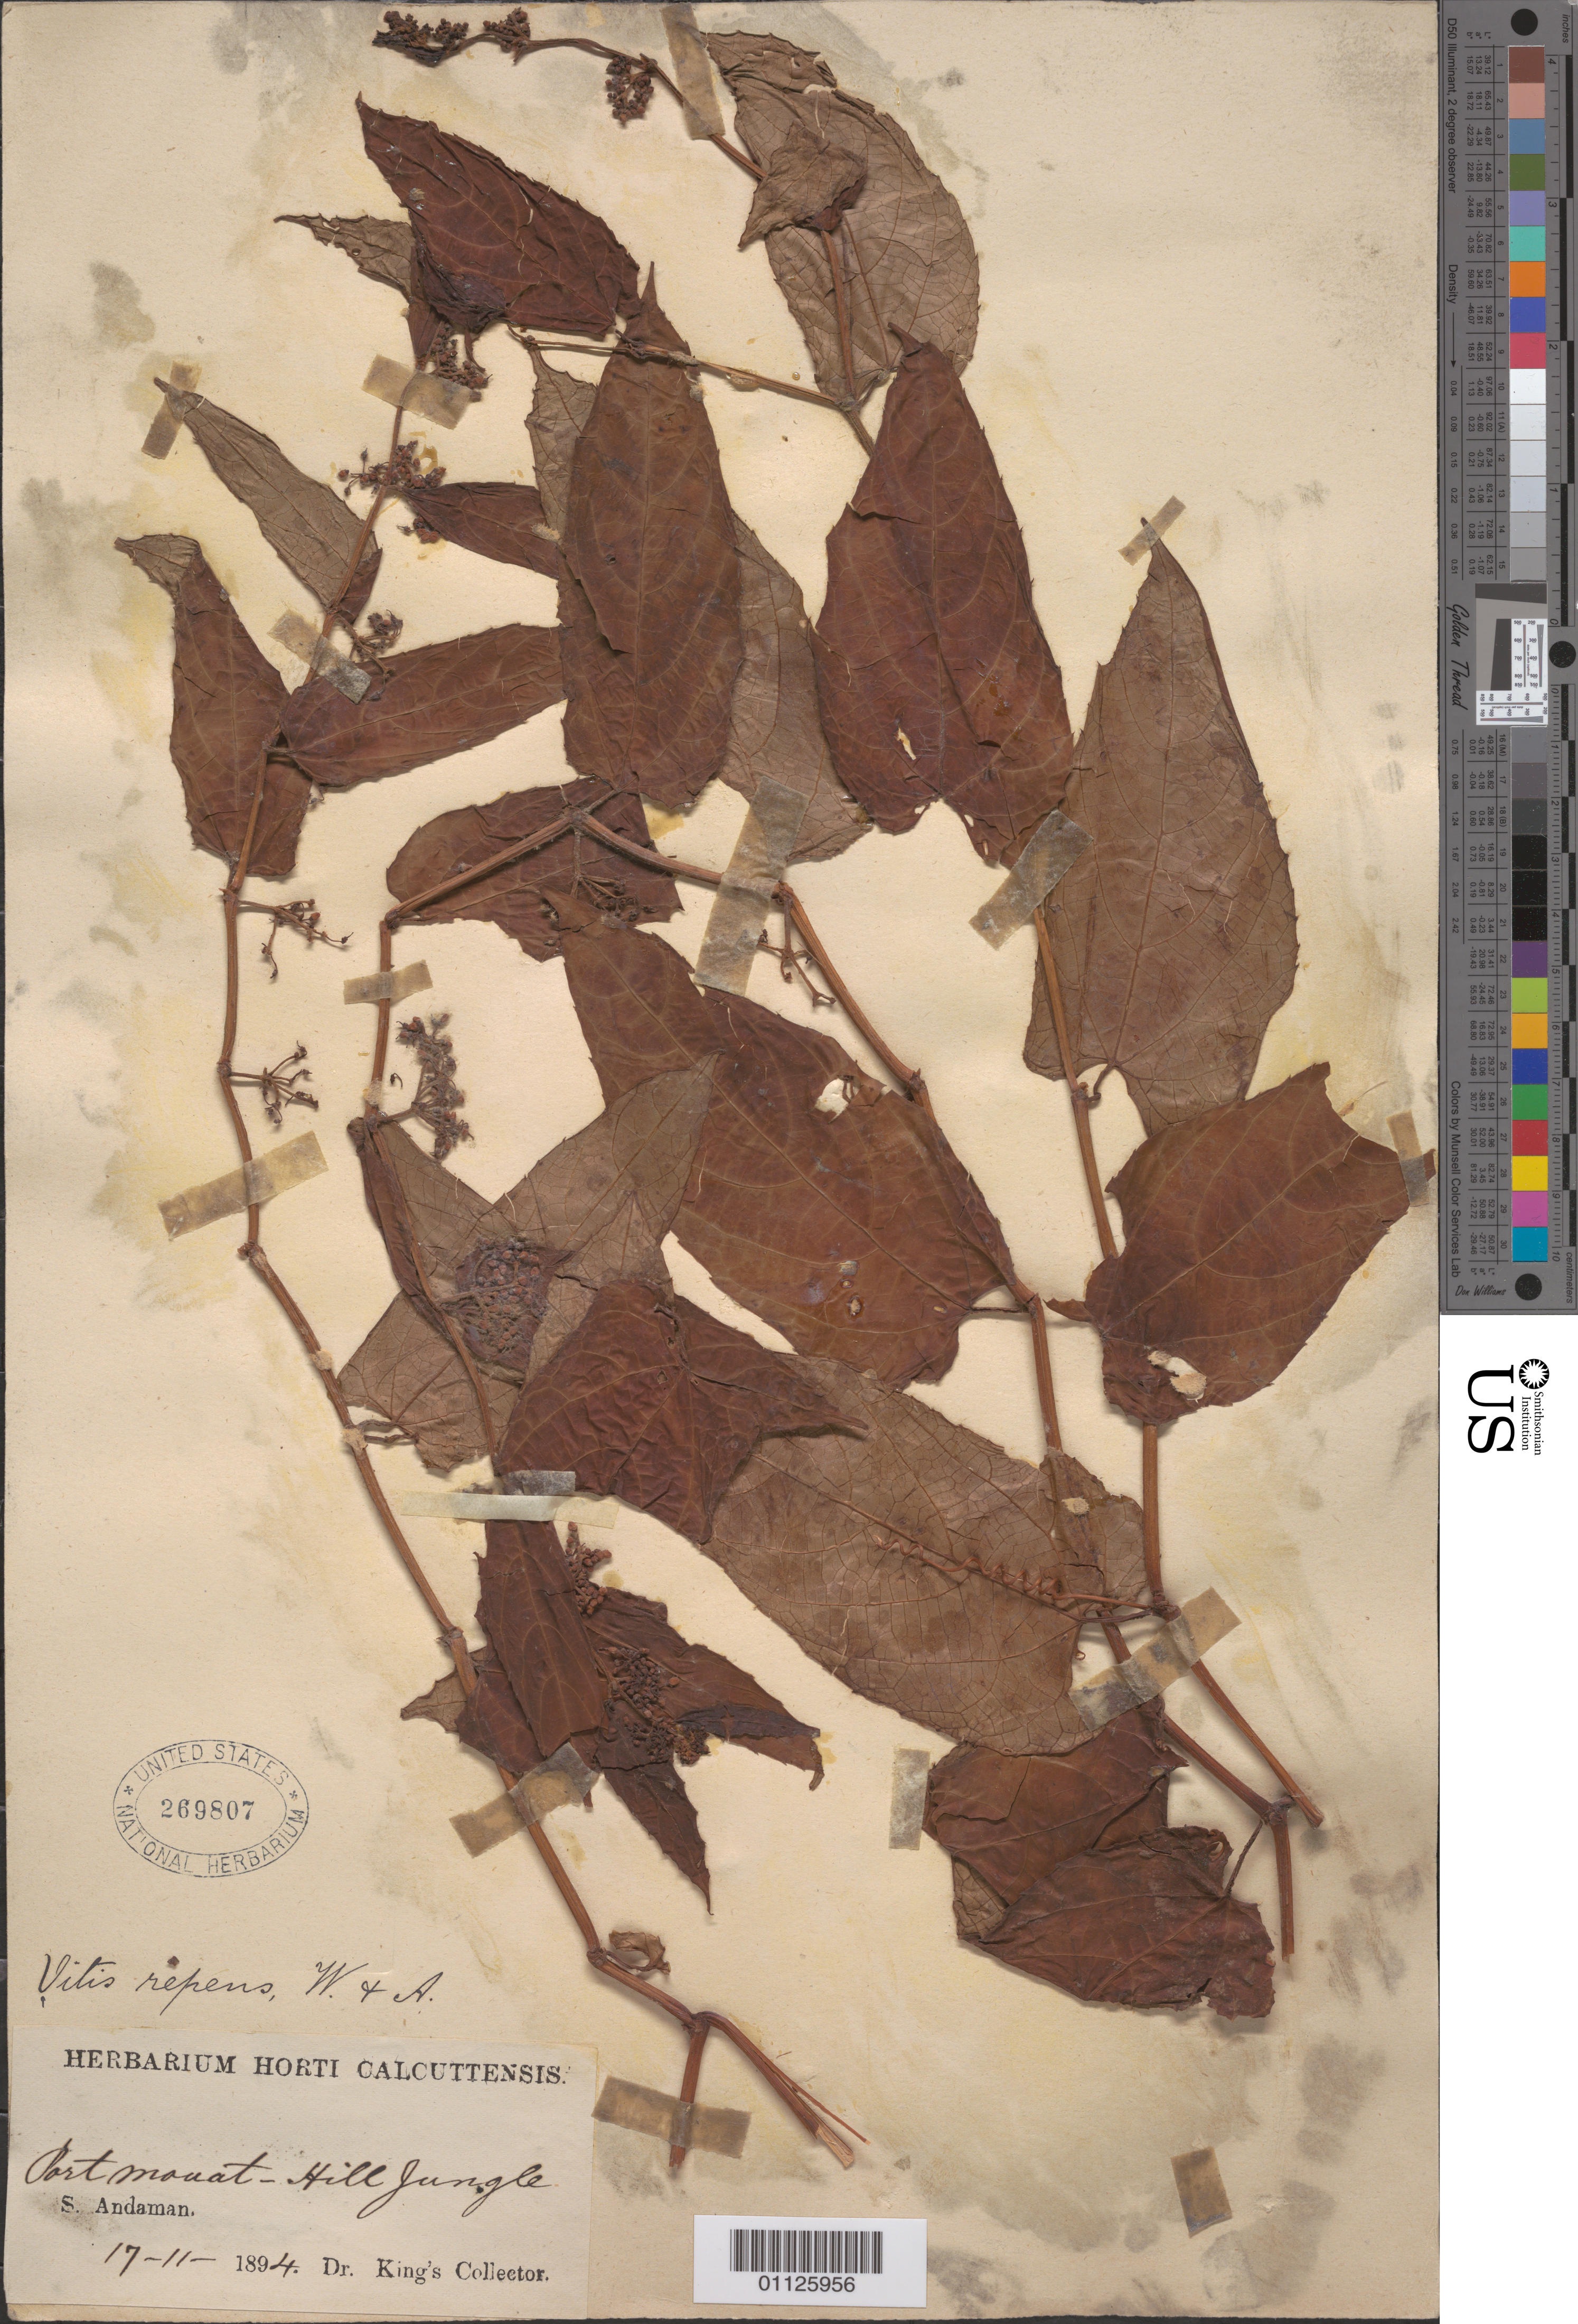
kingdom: Plantae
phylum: Tracheophyta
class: Magnoliopsida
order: Vitales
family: Vitaceae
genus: Cissus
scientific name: Cissus repens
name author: Lam.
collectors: King, Dr.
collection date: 1894-02-17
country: India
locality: S Andaman.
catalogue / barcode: US 269807